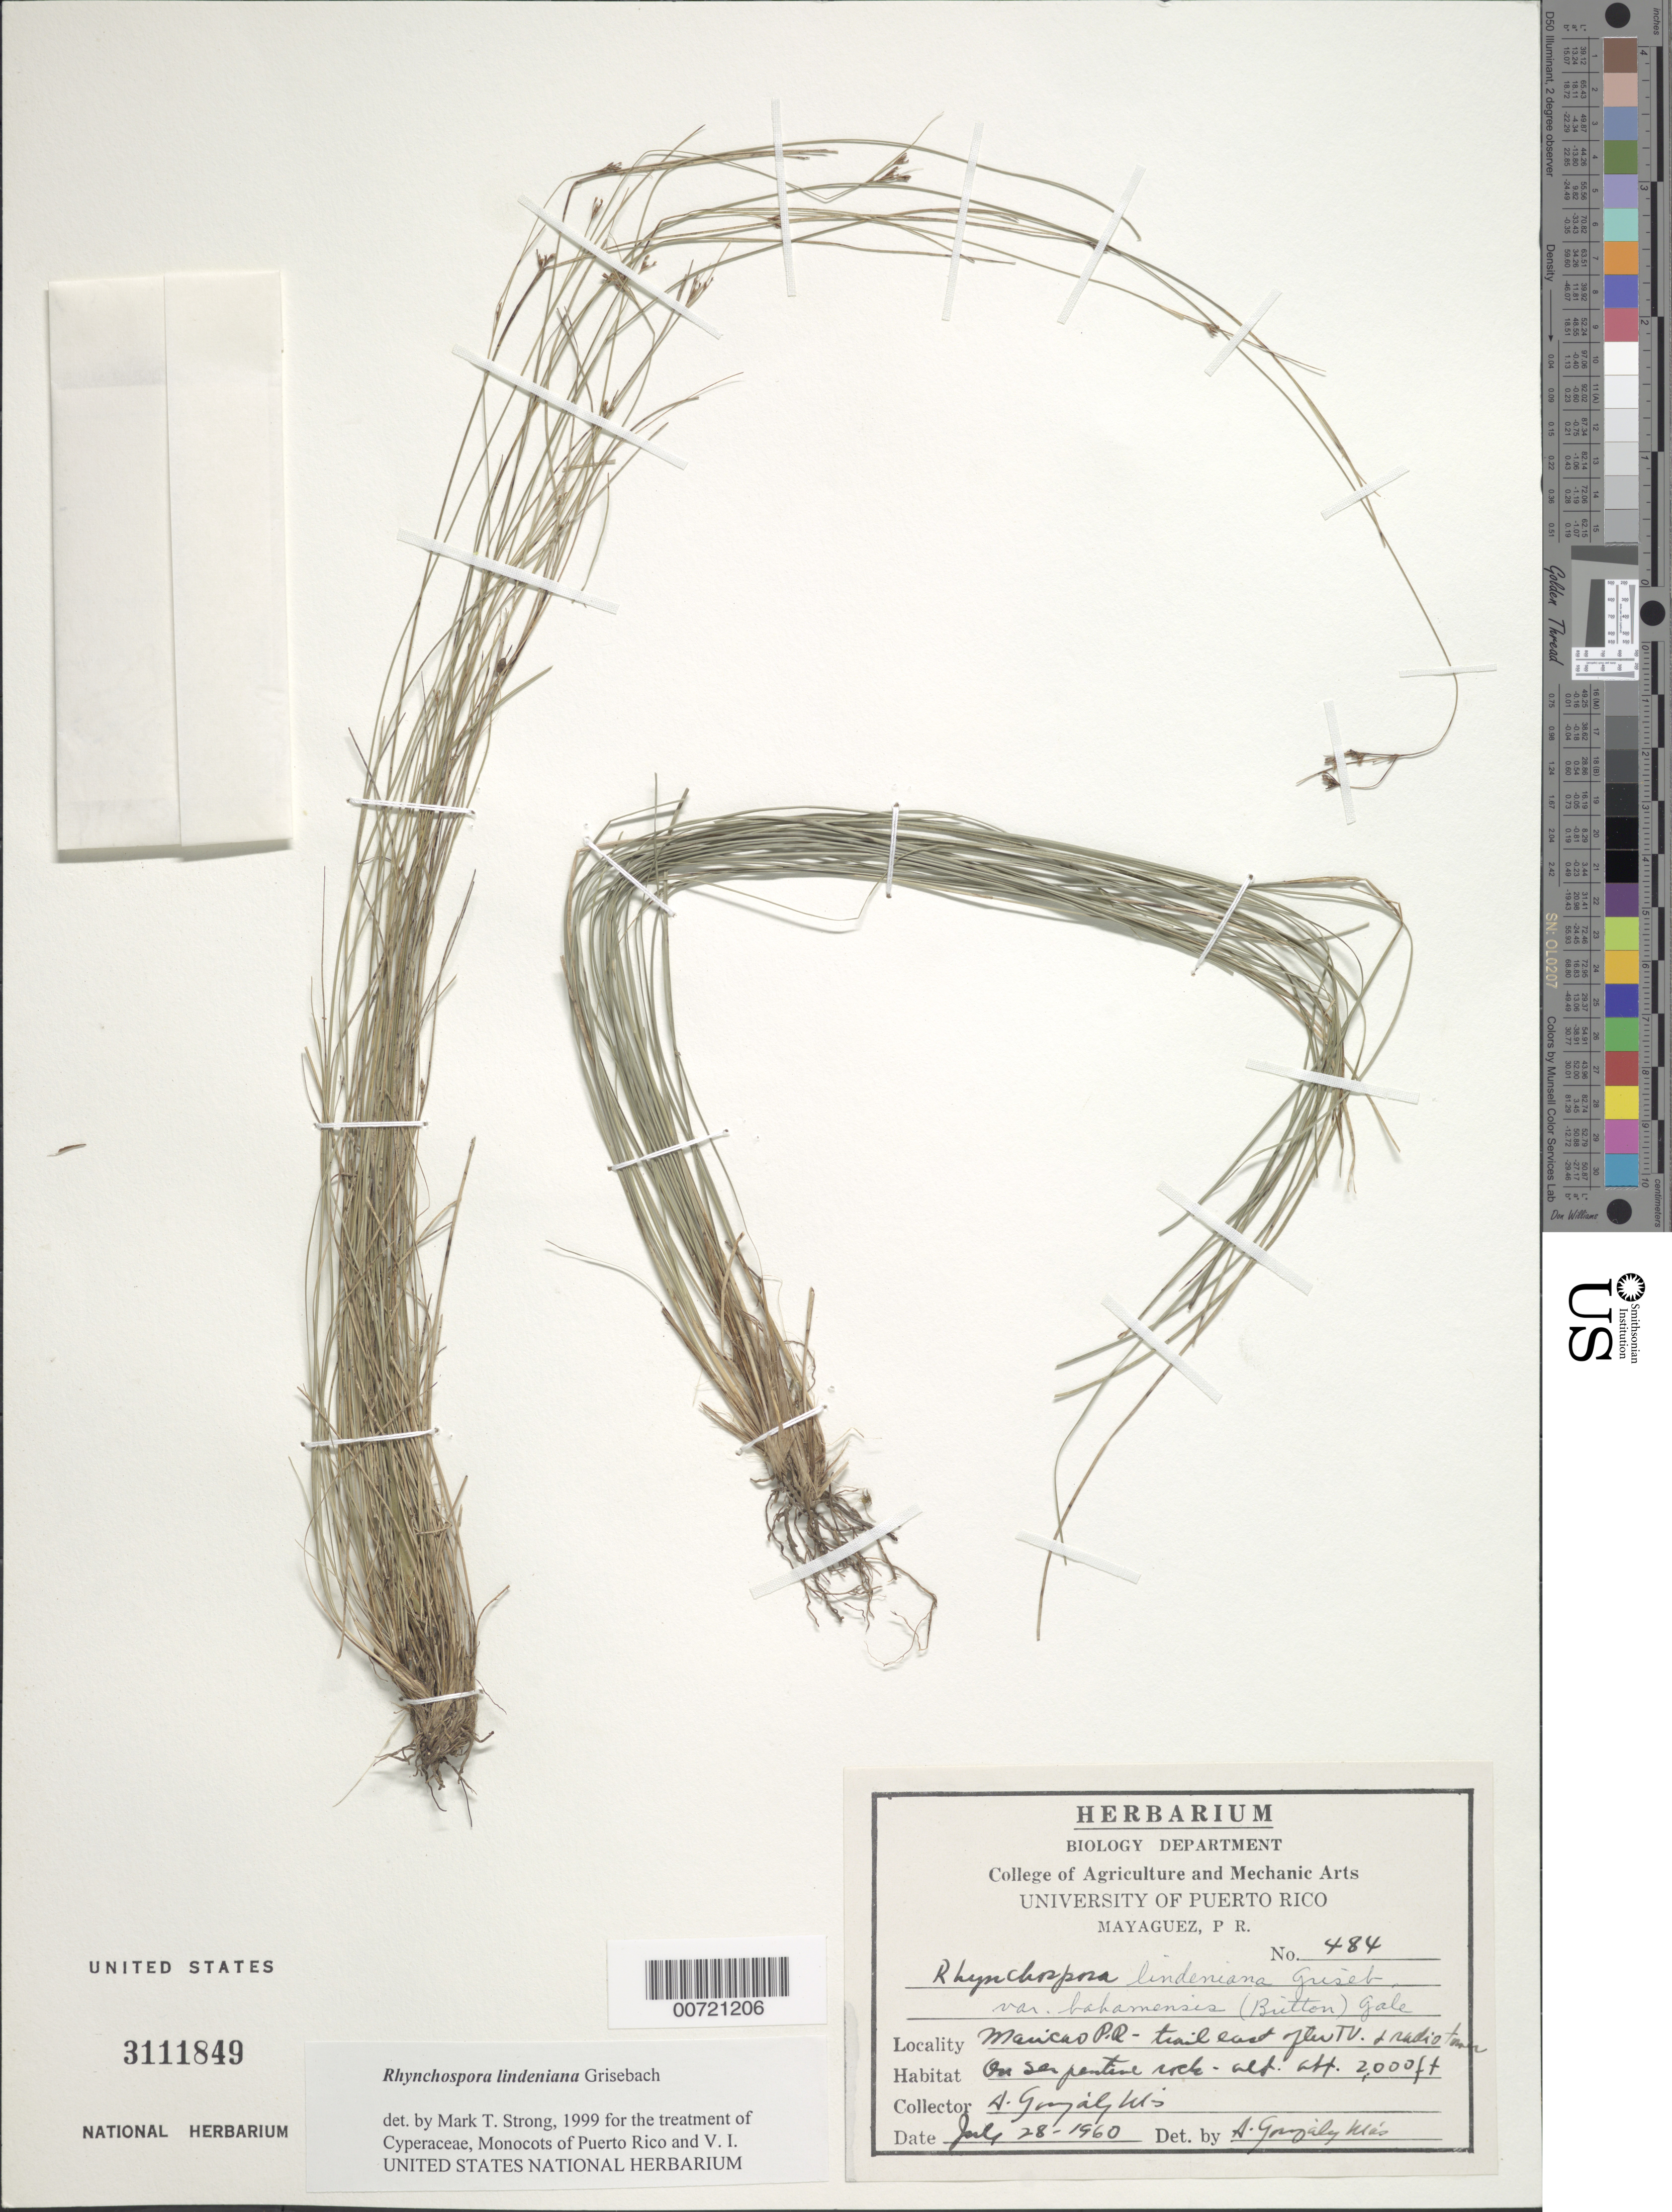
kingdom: Plantae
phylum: Tracheophyta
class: Liliopsida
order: Poales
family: Cyperaceae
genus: Rhynchospora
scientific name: Rhynchospora lindeniana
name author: Griseb.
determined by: Strong, M. T., (US), Smithsonian Institution - National Museum of Natural History (UNITED STATES)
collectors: A. González Más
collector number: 484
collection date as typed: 28 Jul 1960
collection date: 1960-07-28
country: Puerto Rico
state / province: Maricao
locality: Maricao, forest trail E after T.V. and radio tower.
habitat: On serpentine rock along forest trail.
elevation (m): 610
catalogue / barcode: US 3111849